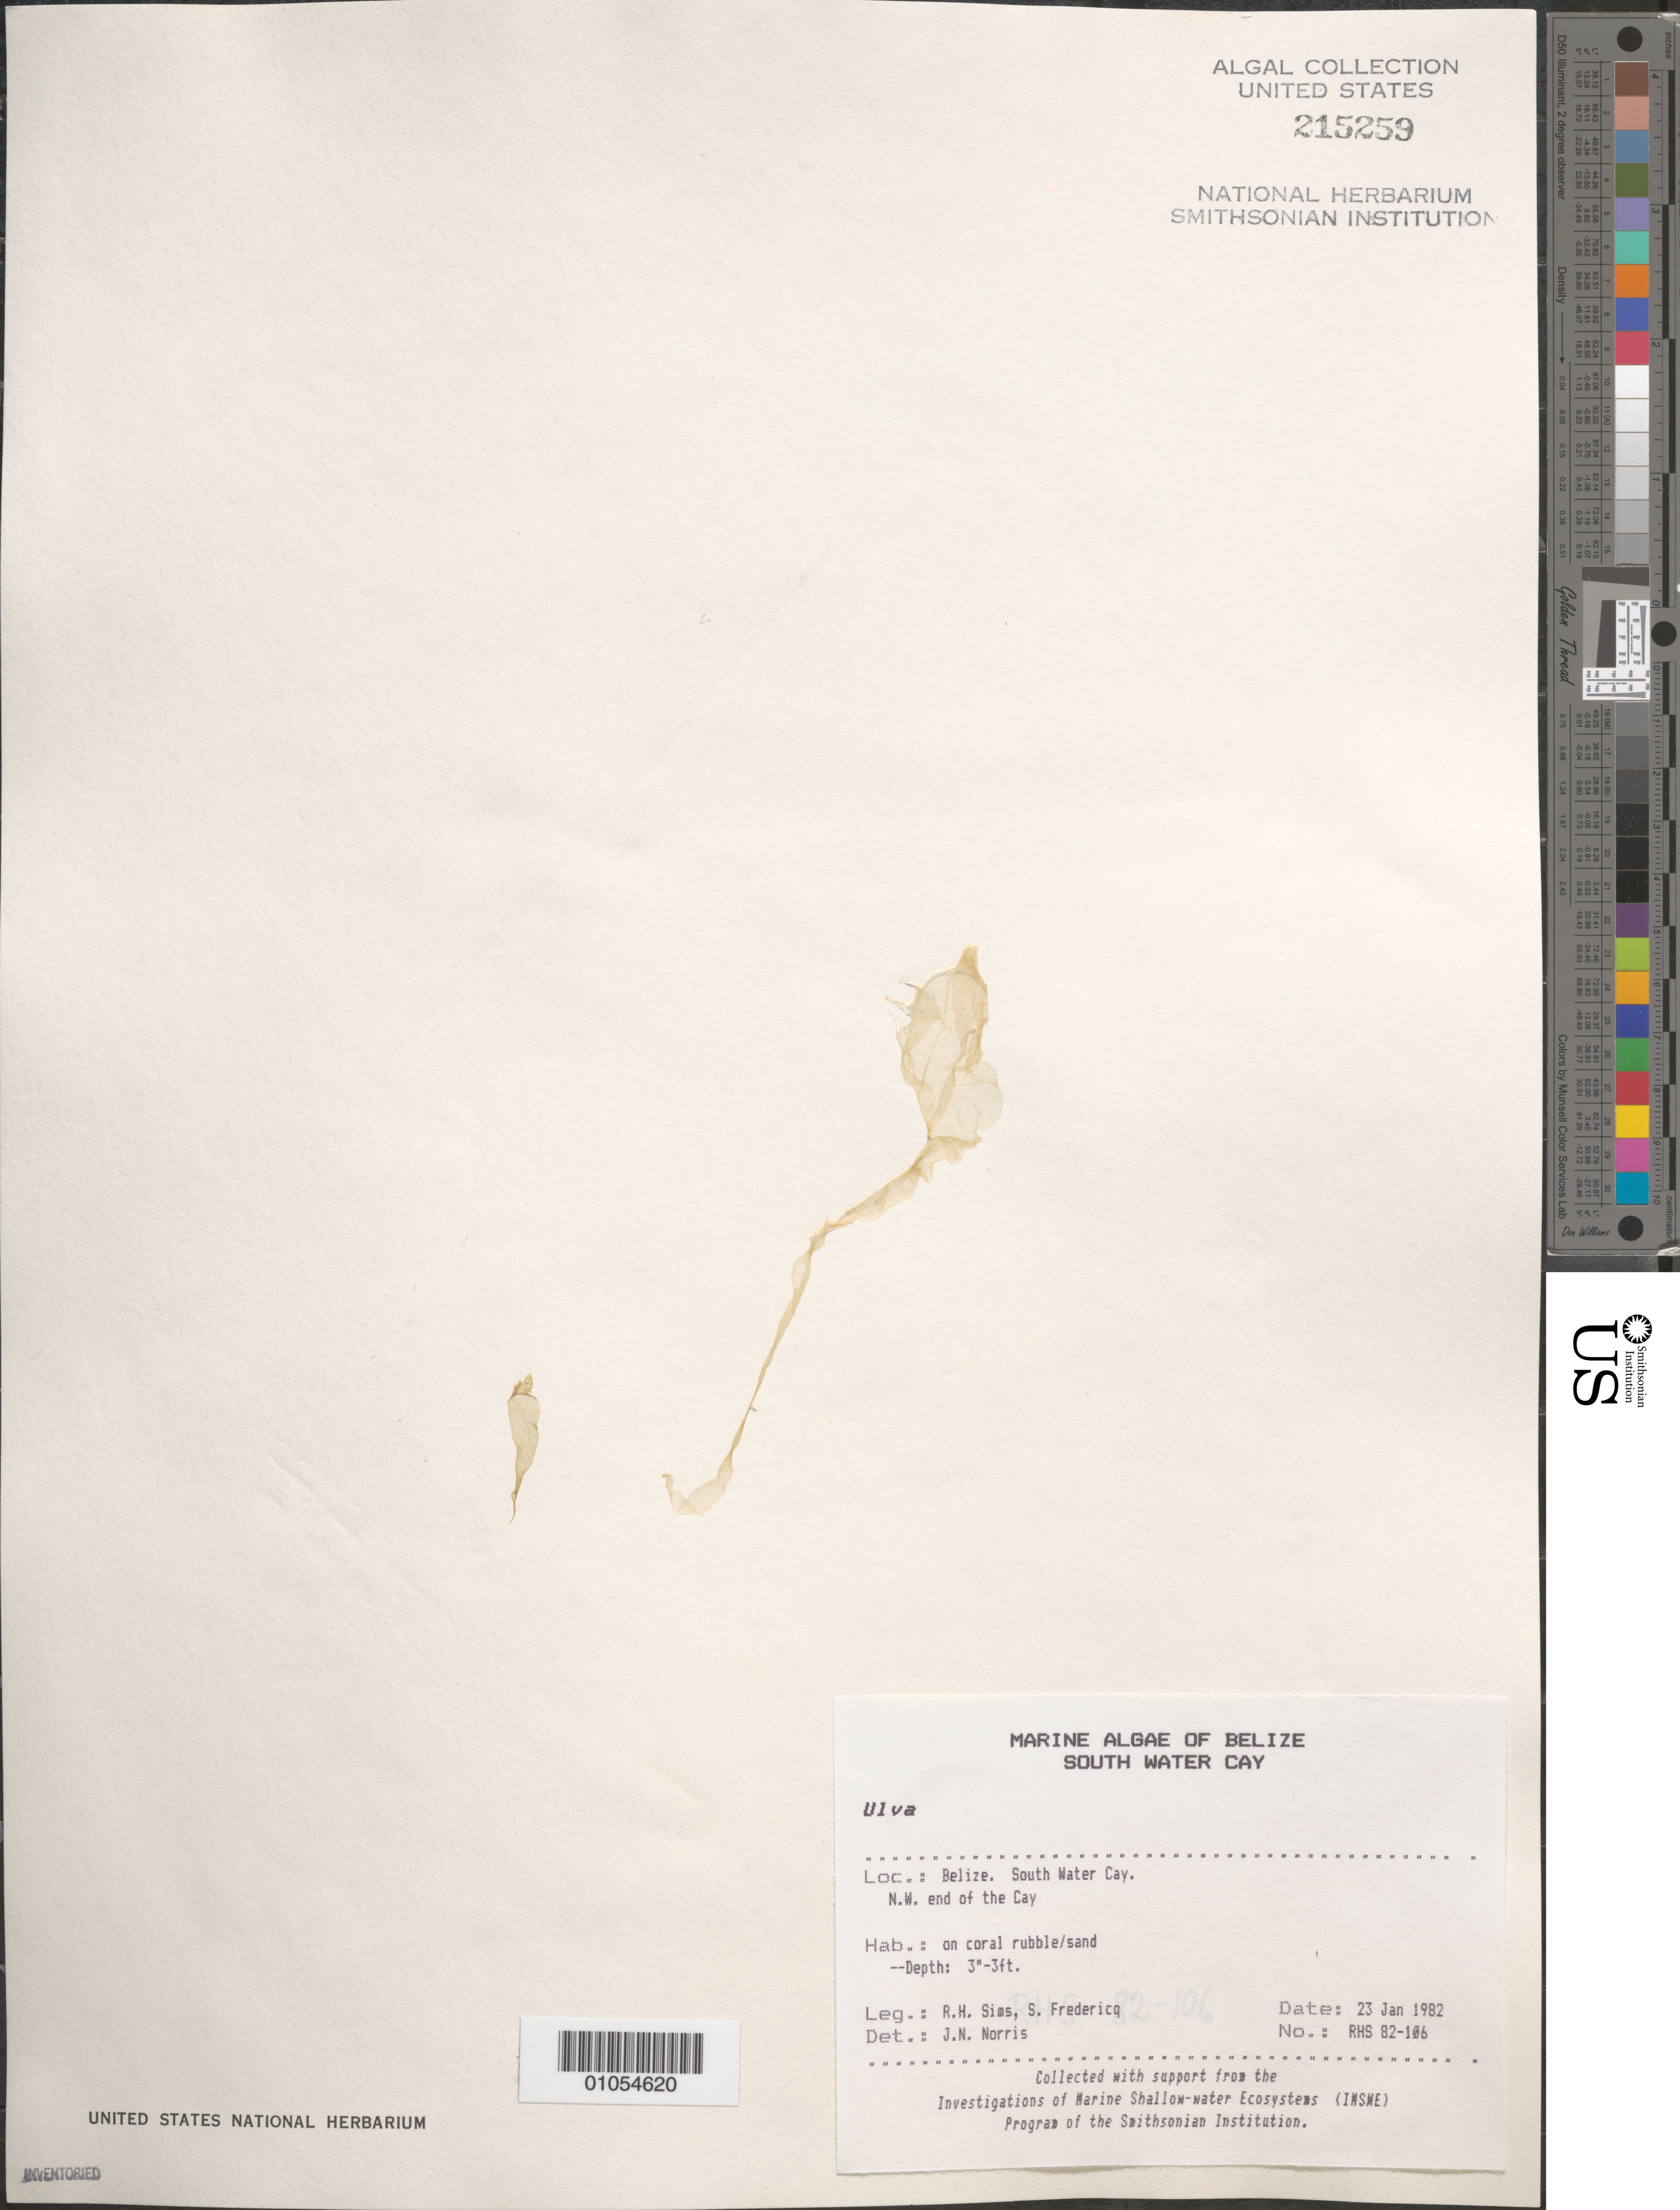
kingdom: Plantae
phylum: Chlorophyta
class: Ulvophyceae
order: Ulvales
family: Ulvaceae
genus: Ulva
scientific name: Ulva sp.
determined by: Norris, James N.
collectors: R. H. Sims & S. Fredericq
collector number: RHS 82-106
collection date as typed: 23 Jan 1982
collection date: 1982-01-23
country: Belize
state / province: Stann Creek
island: South Water Cay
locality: Northwest end of cay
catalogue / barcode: US 215259